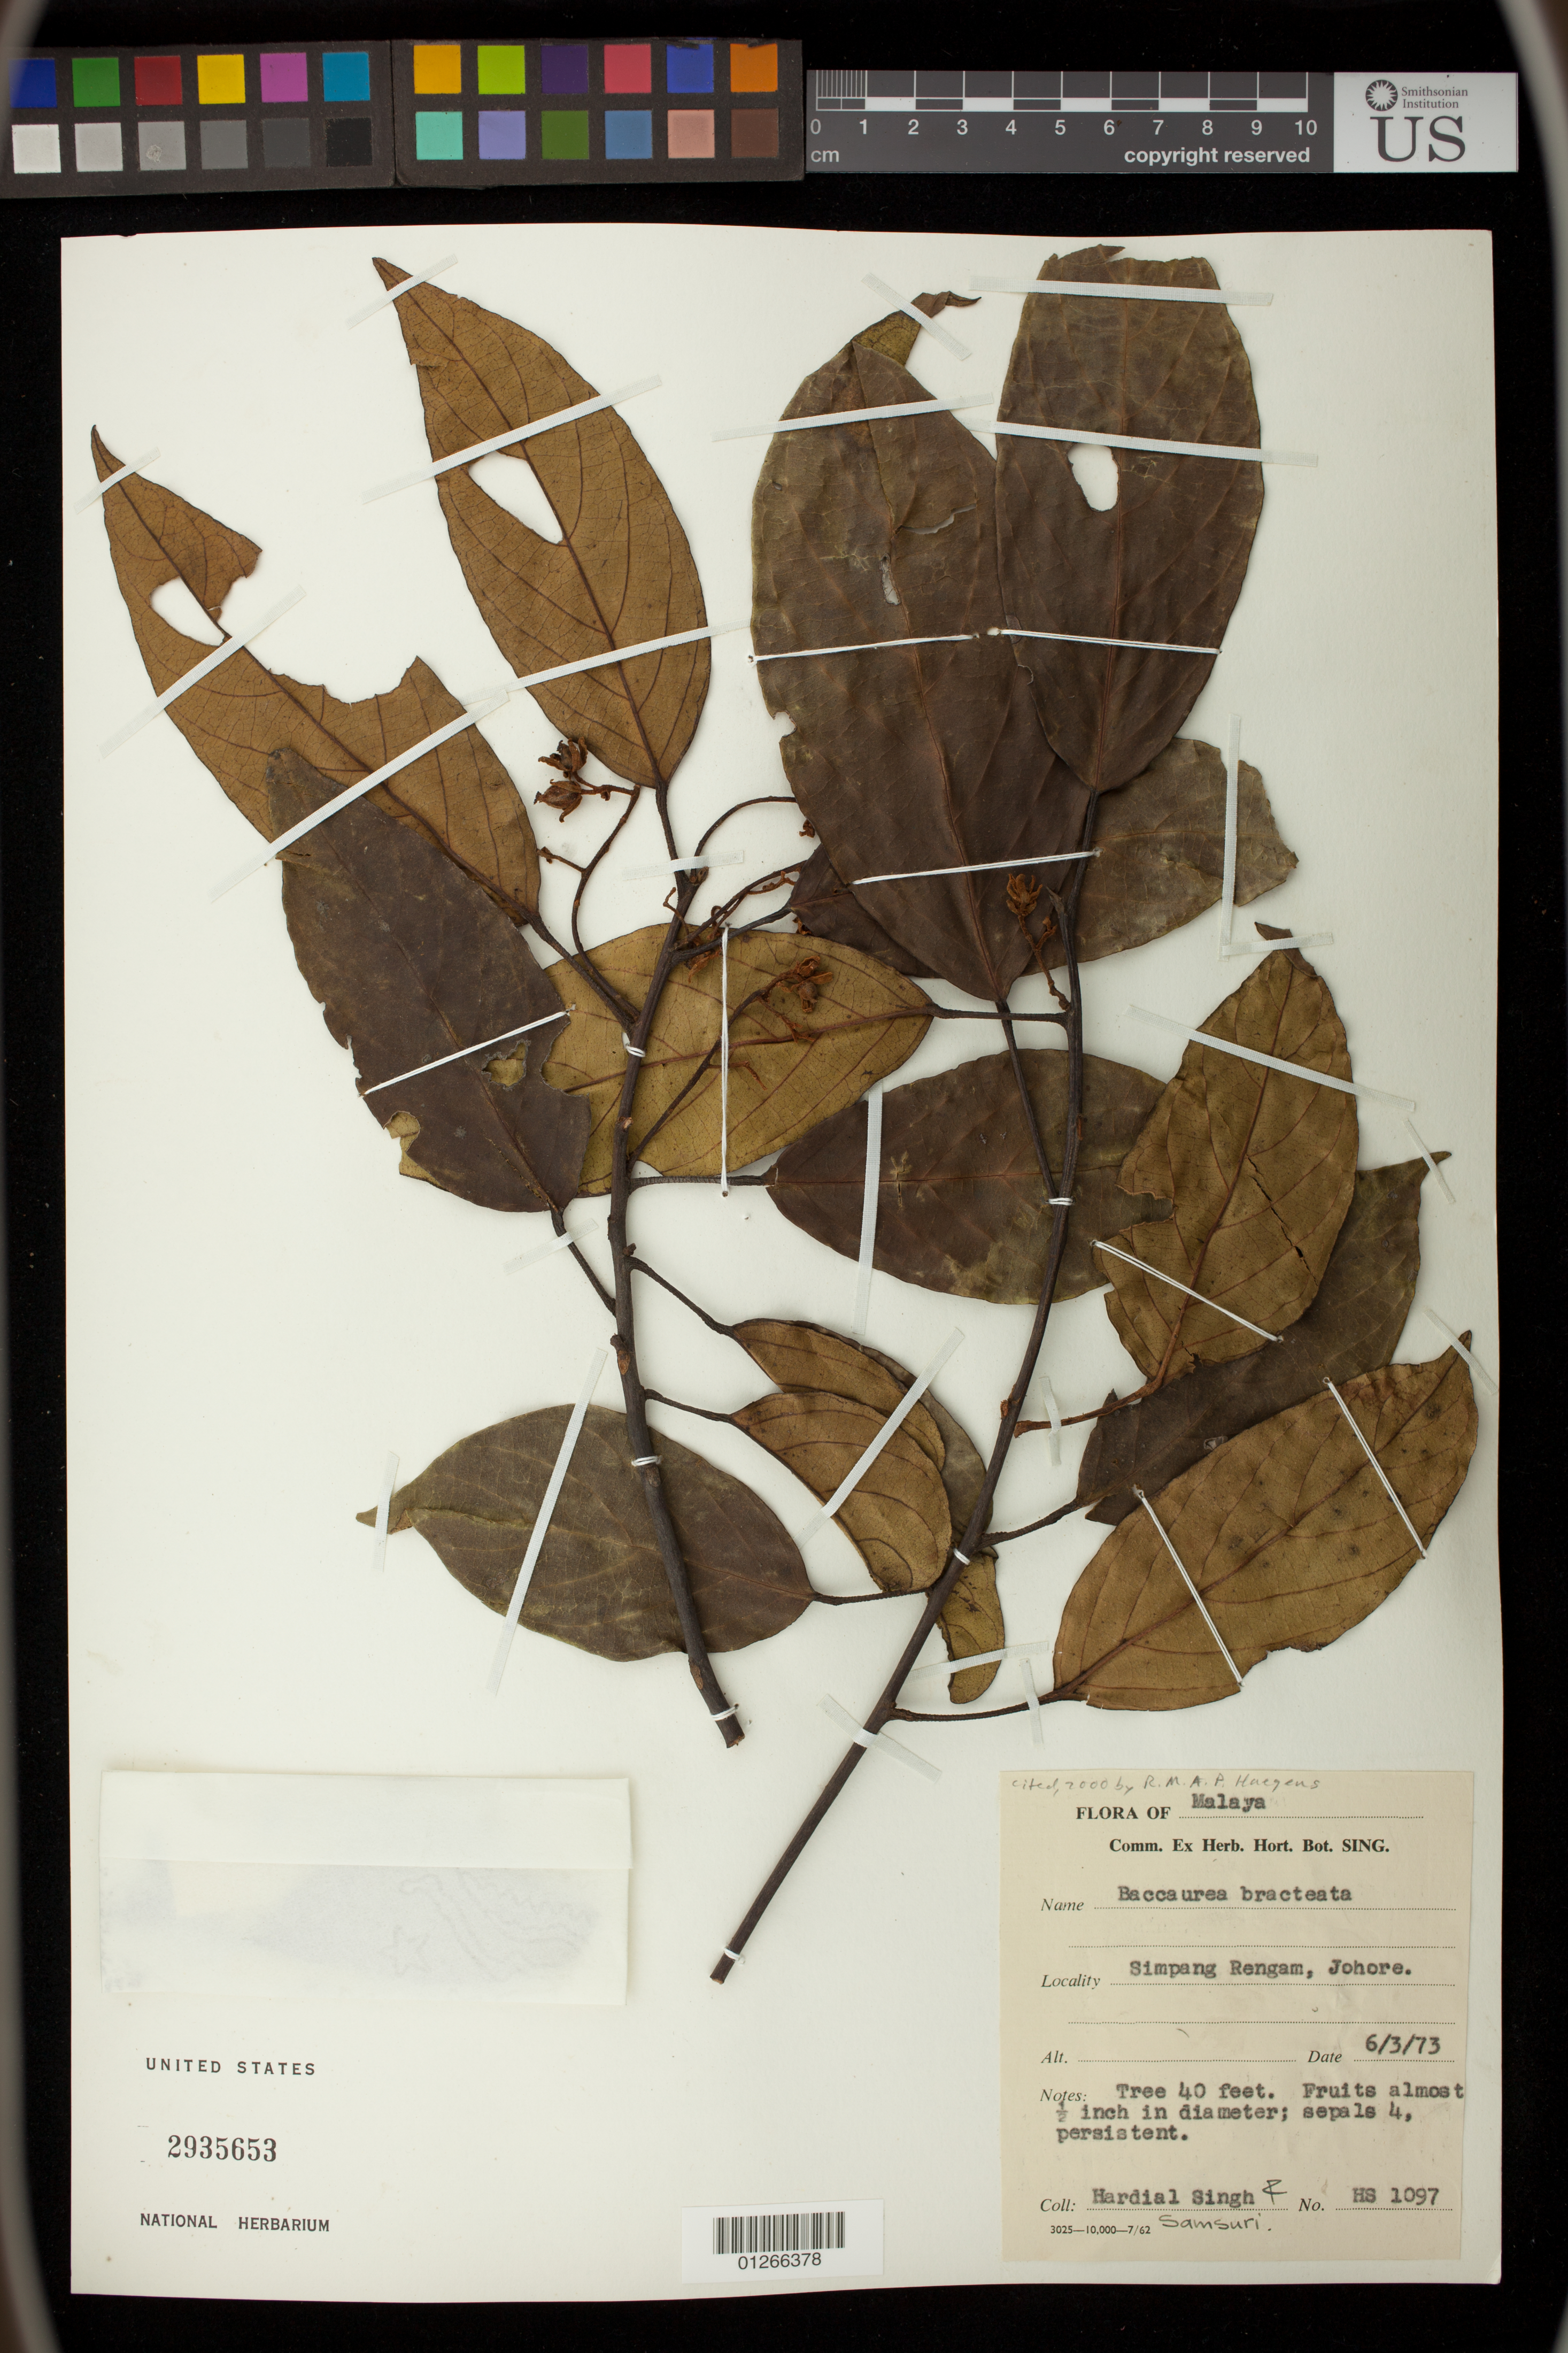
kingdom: Plantae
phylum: Tracheophyta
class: Magnoliopsida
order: Malpighiales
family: Phyllanthaceae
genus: Baccaurea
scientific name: Baccaurea bracteata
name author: Müll. Arg.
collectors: H. Singh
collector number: HS 1097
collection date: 1973-03-06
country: Malaysia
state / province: Johor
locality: Simpang Rengam, Johore, Malaya